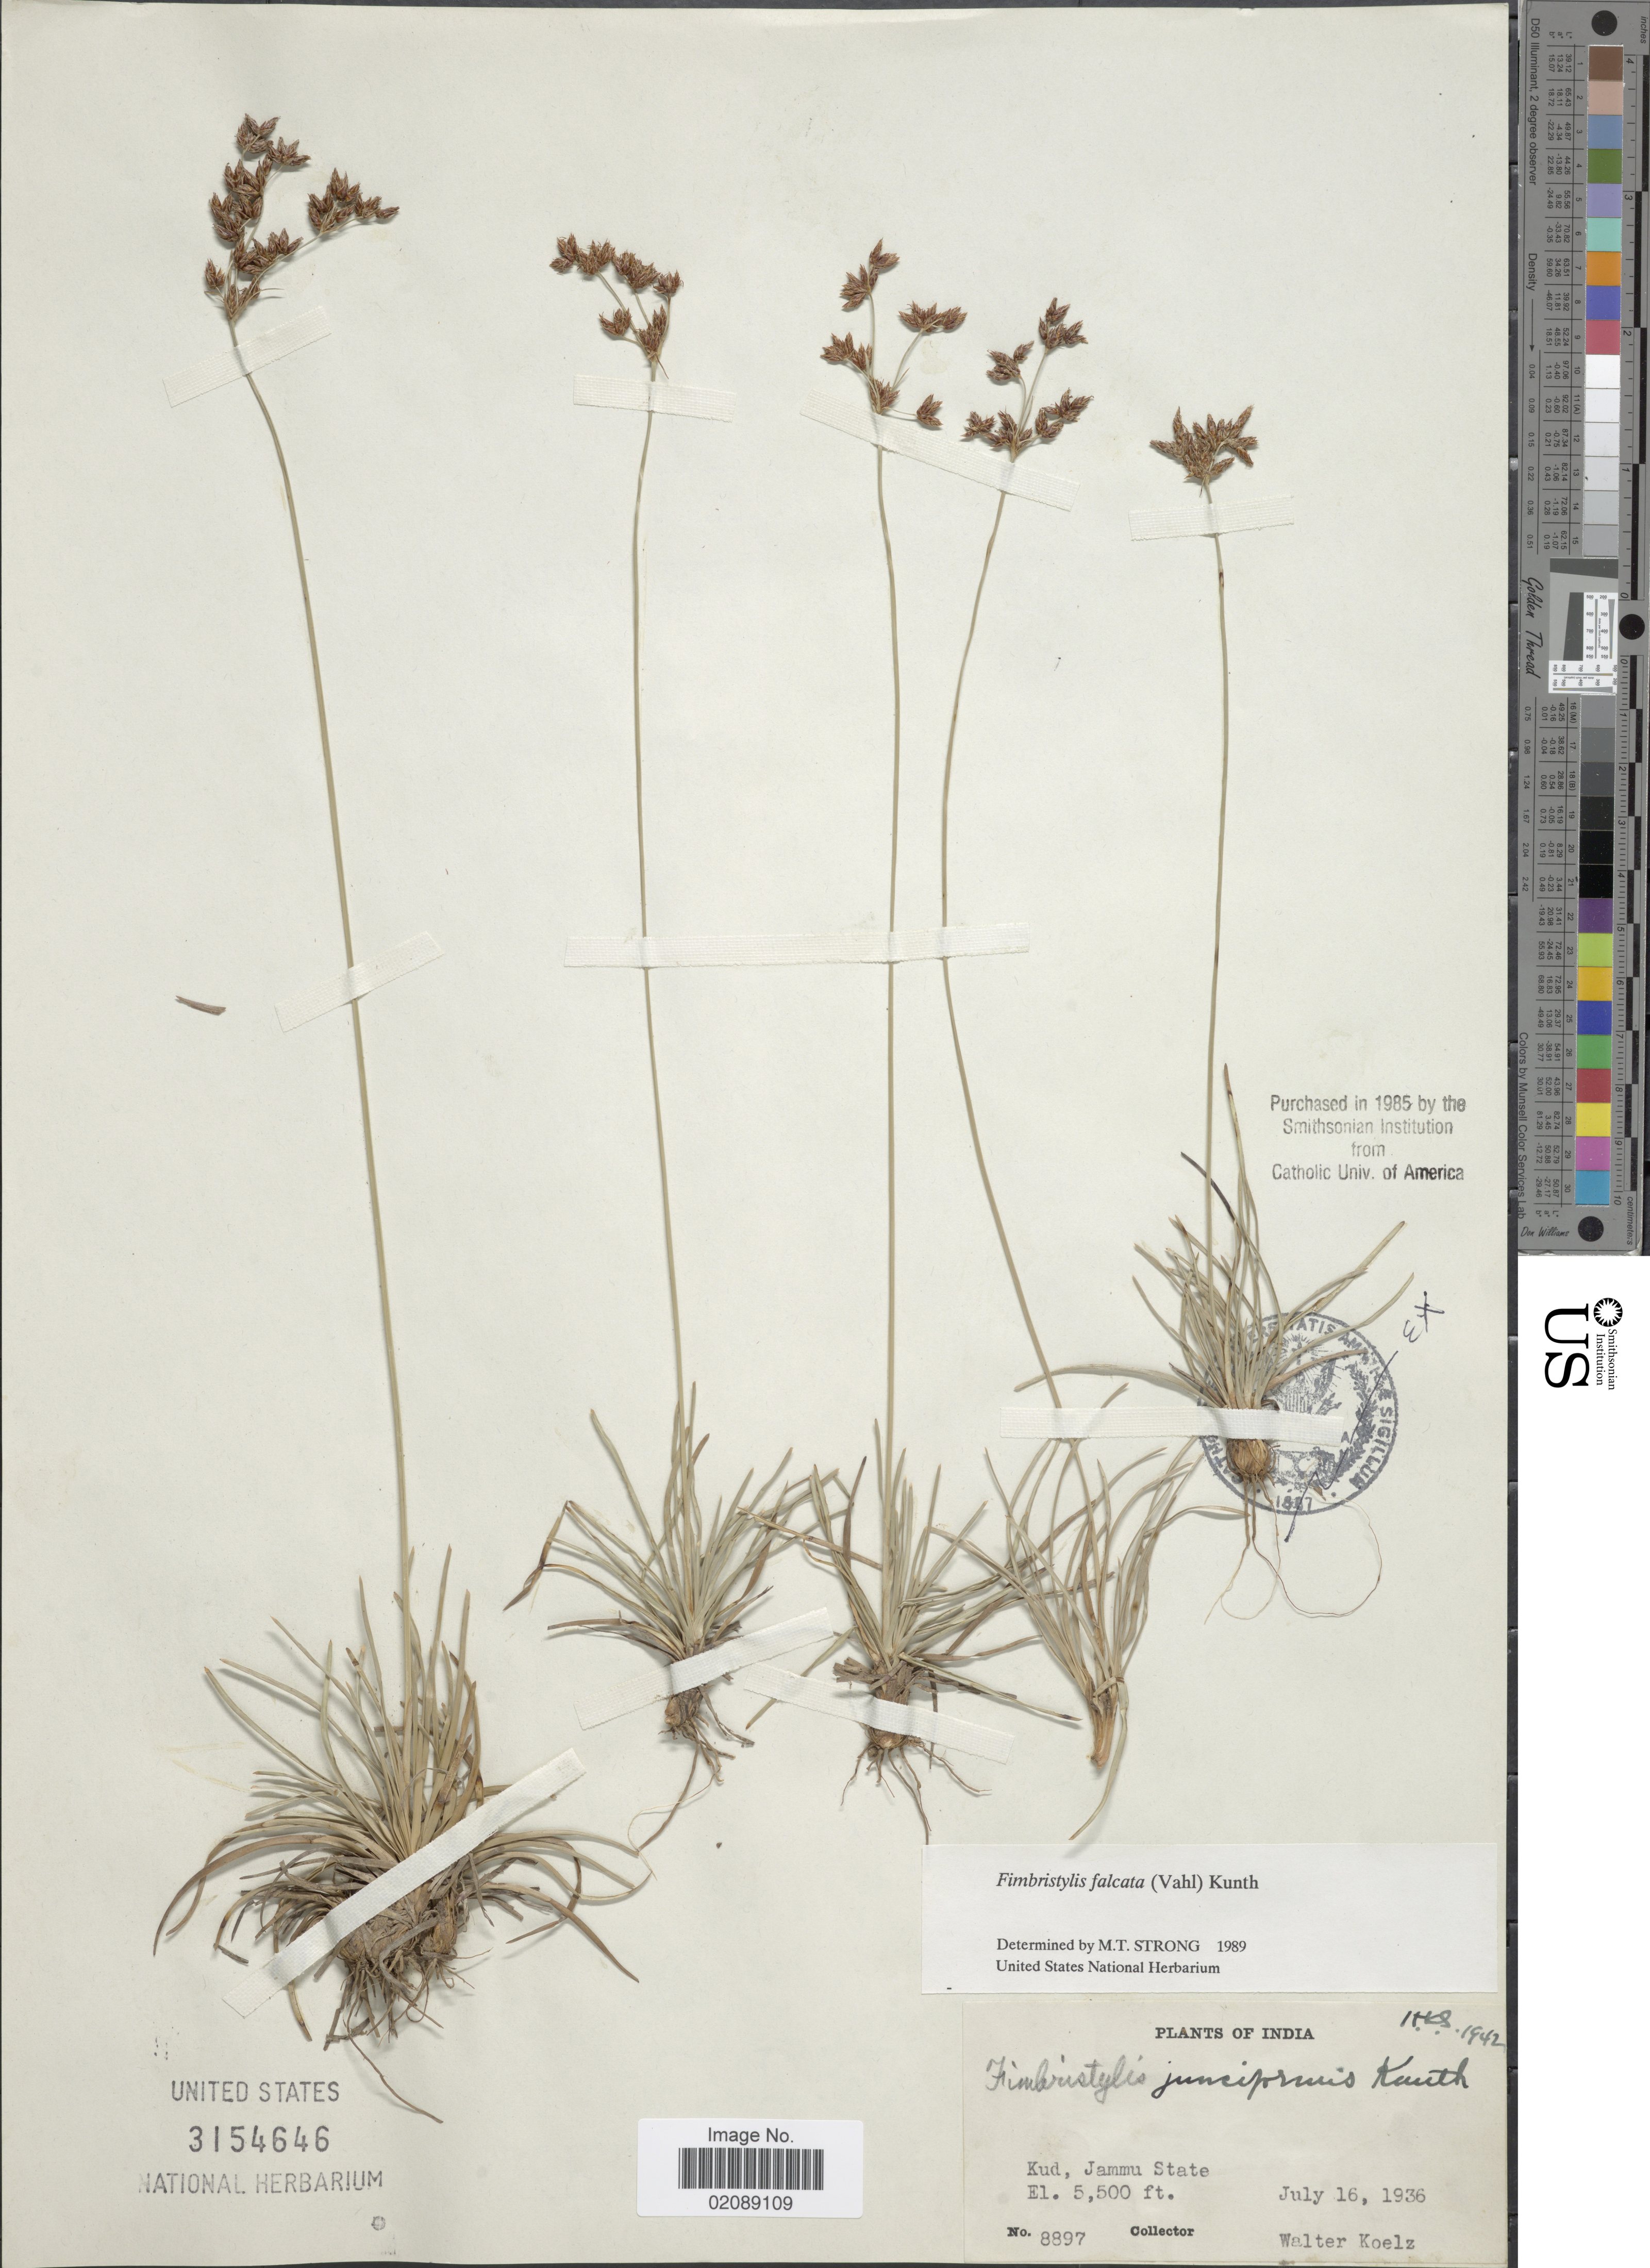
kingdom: Plantae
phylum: Tracheophyta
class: Liliopsida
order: Poales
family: Cyperaceae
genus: Fimbristylis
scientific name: Fimbristylis falcata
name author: (Vahl) Kunth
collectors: W. N. Koelz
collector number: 8897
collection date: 1936-07-16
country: India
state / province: Jammu and Kashmir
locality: Kud, Jammu State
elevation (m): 1676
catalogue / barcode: US 3154646